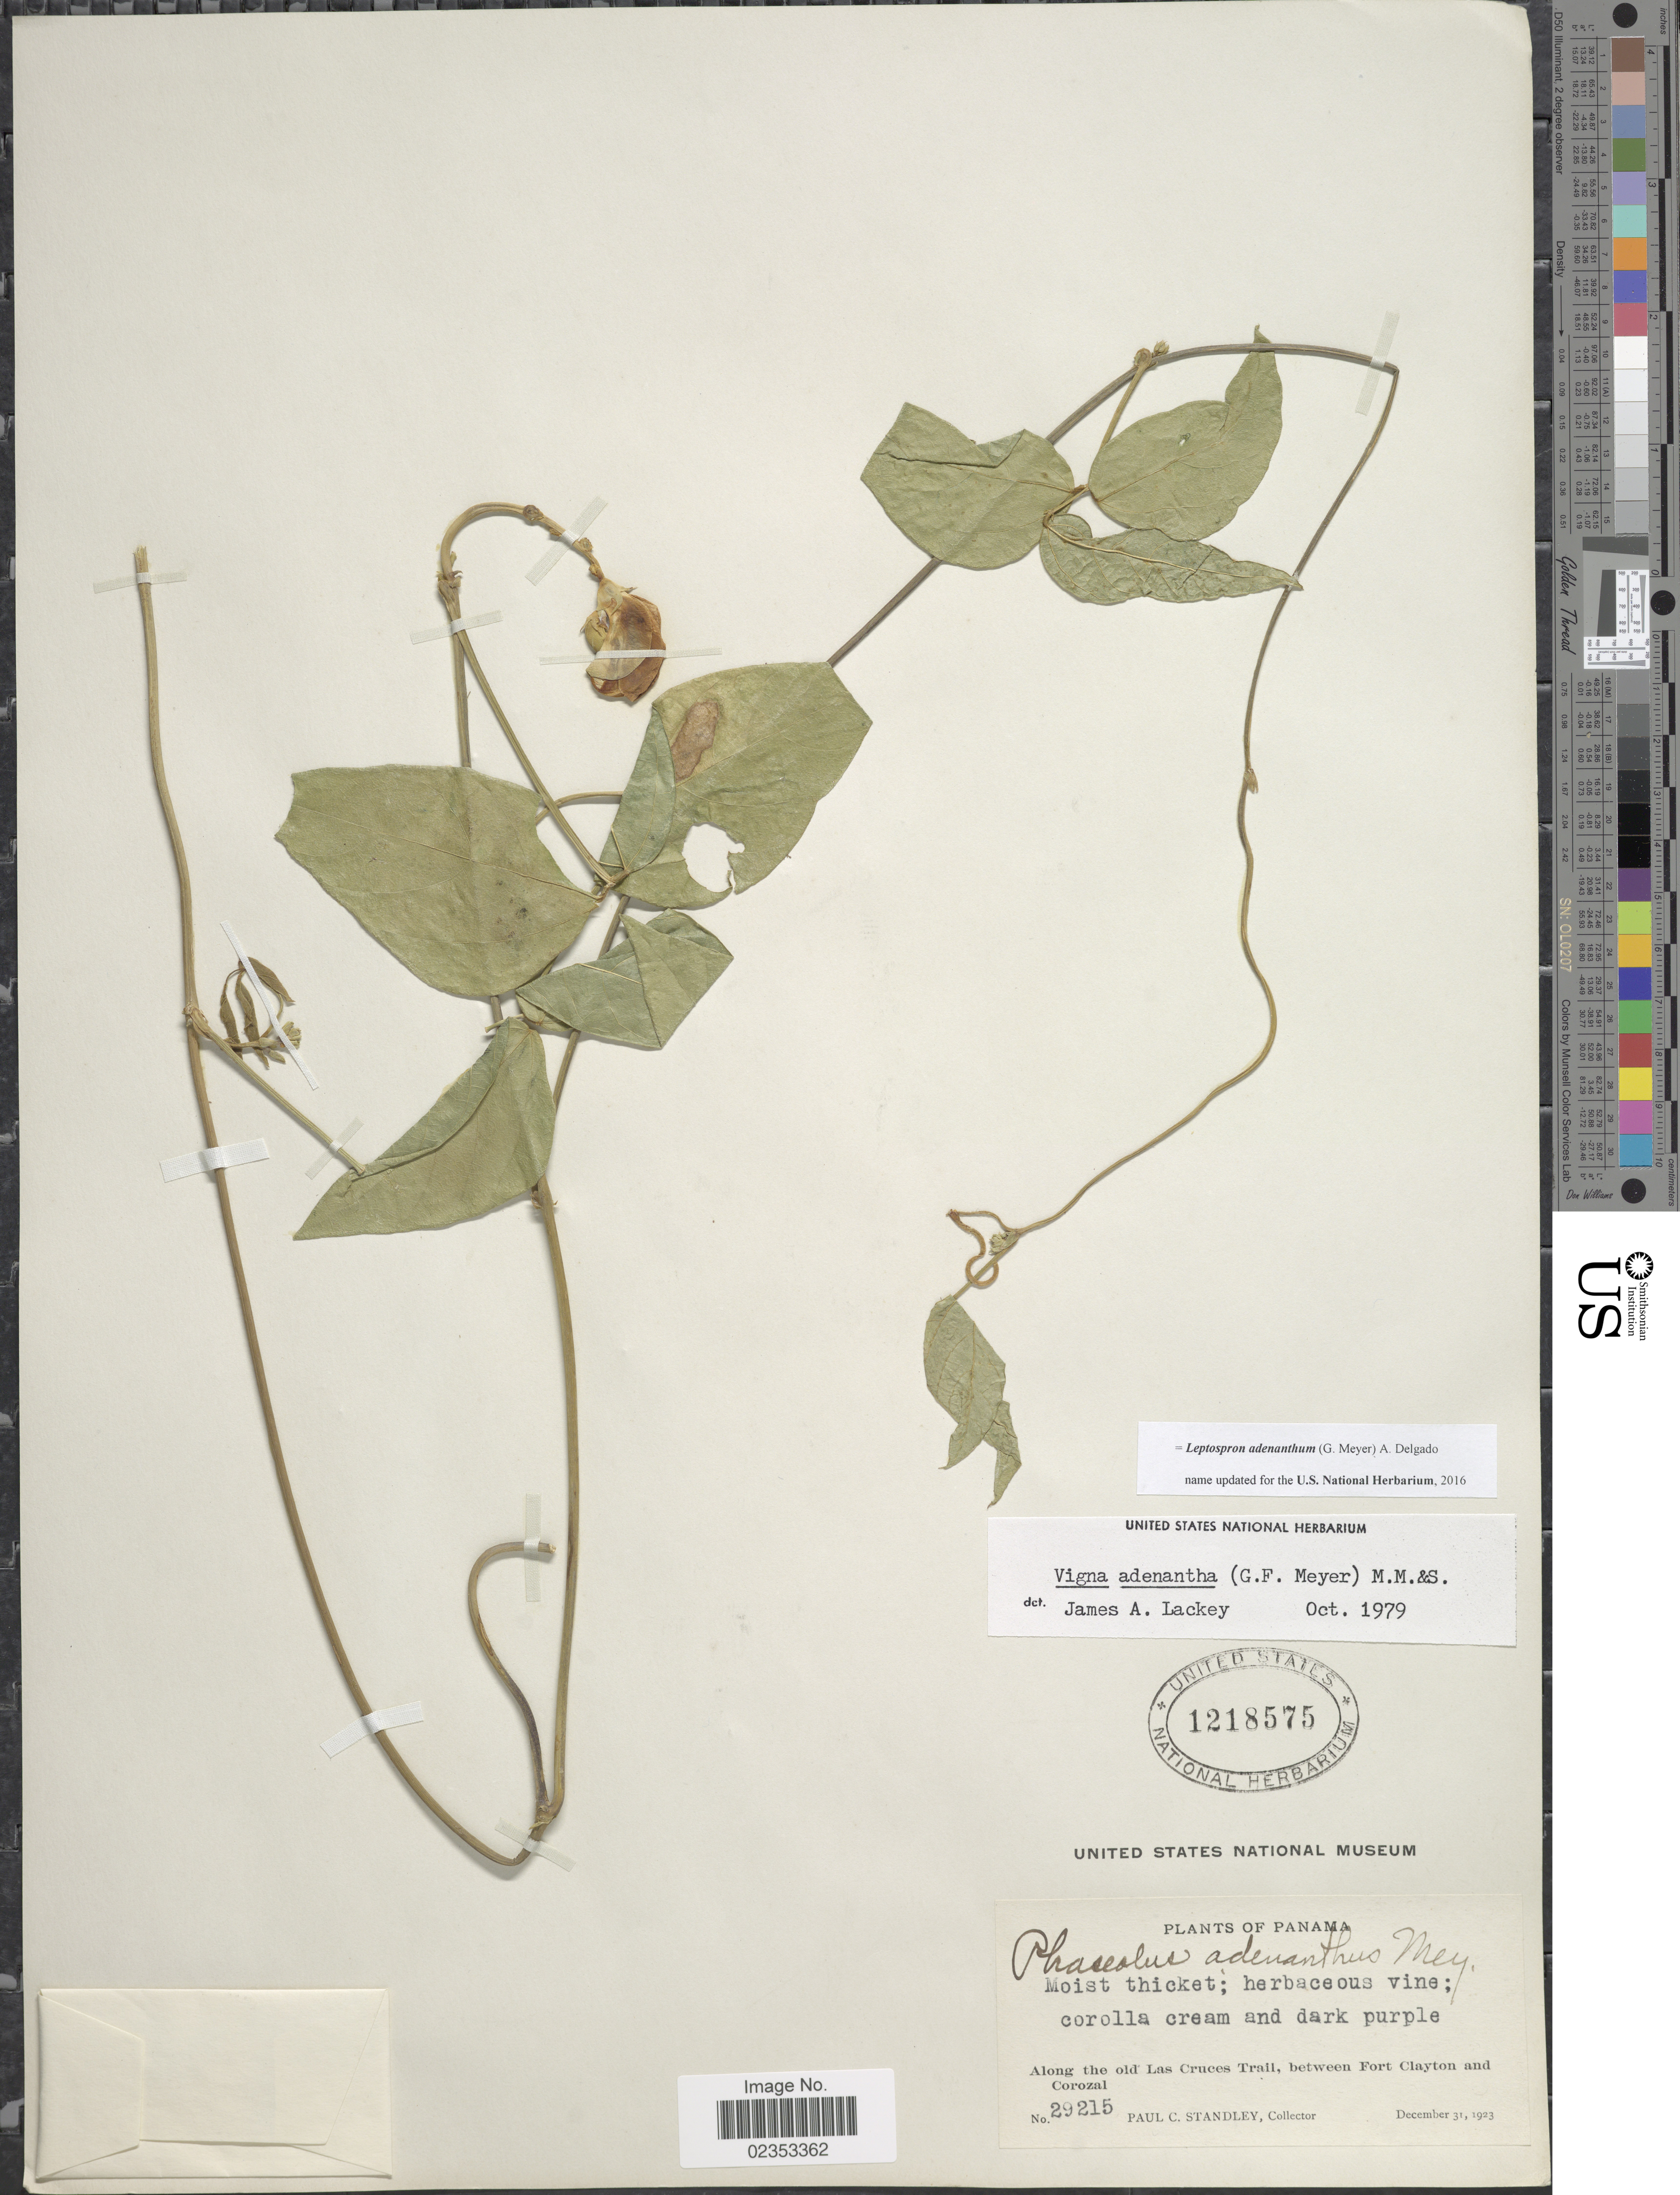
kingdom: Plantae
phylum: Tracheophyta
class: Magnoliopsida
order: Fabales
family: Fabaceae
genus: Leptospron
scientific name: Leptospron adenanthum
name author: (G. Mey.) A. Delgado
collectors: P. C. Standley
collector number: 29215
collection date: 1923-12-31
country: Panama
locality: Moist thicket, along the old Las Cruces Trail, between Fort Clayton and Corozal.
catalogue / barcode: US 1218575